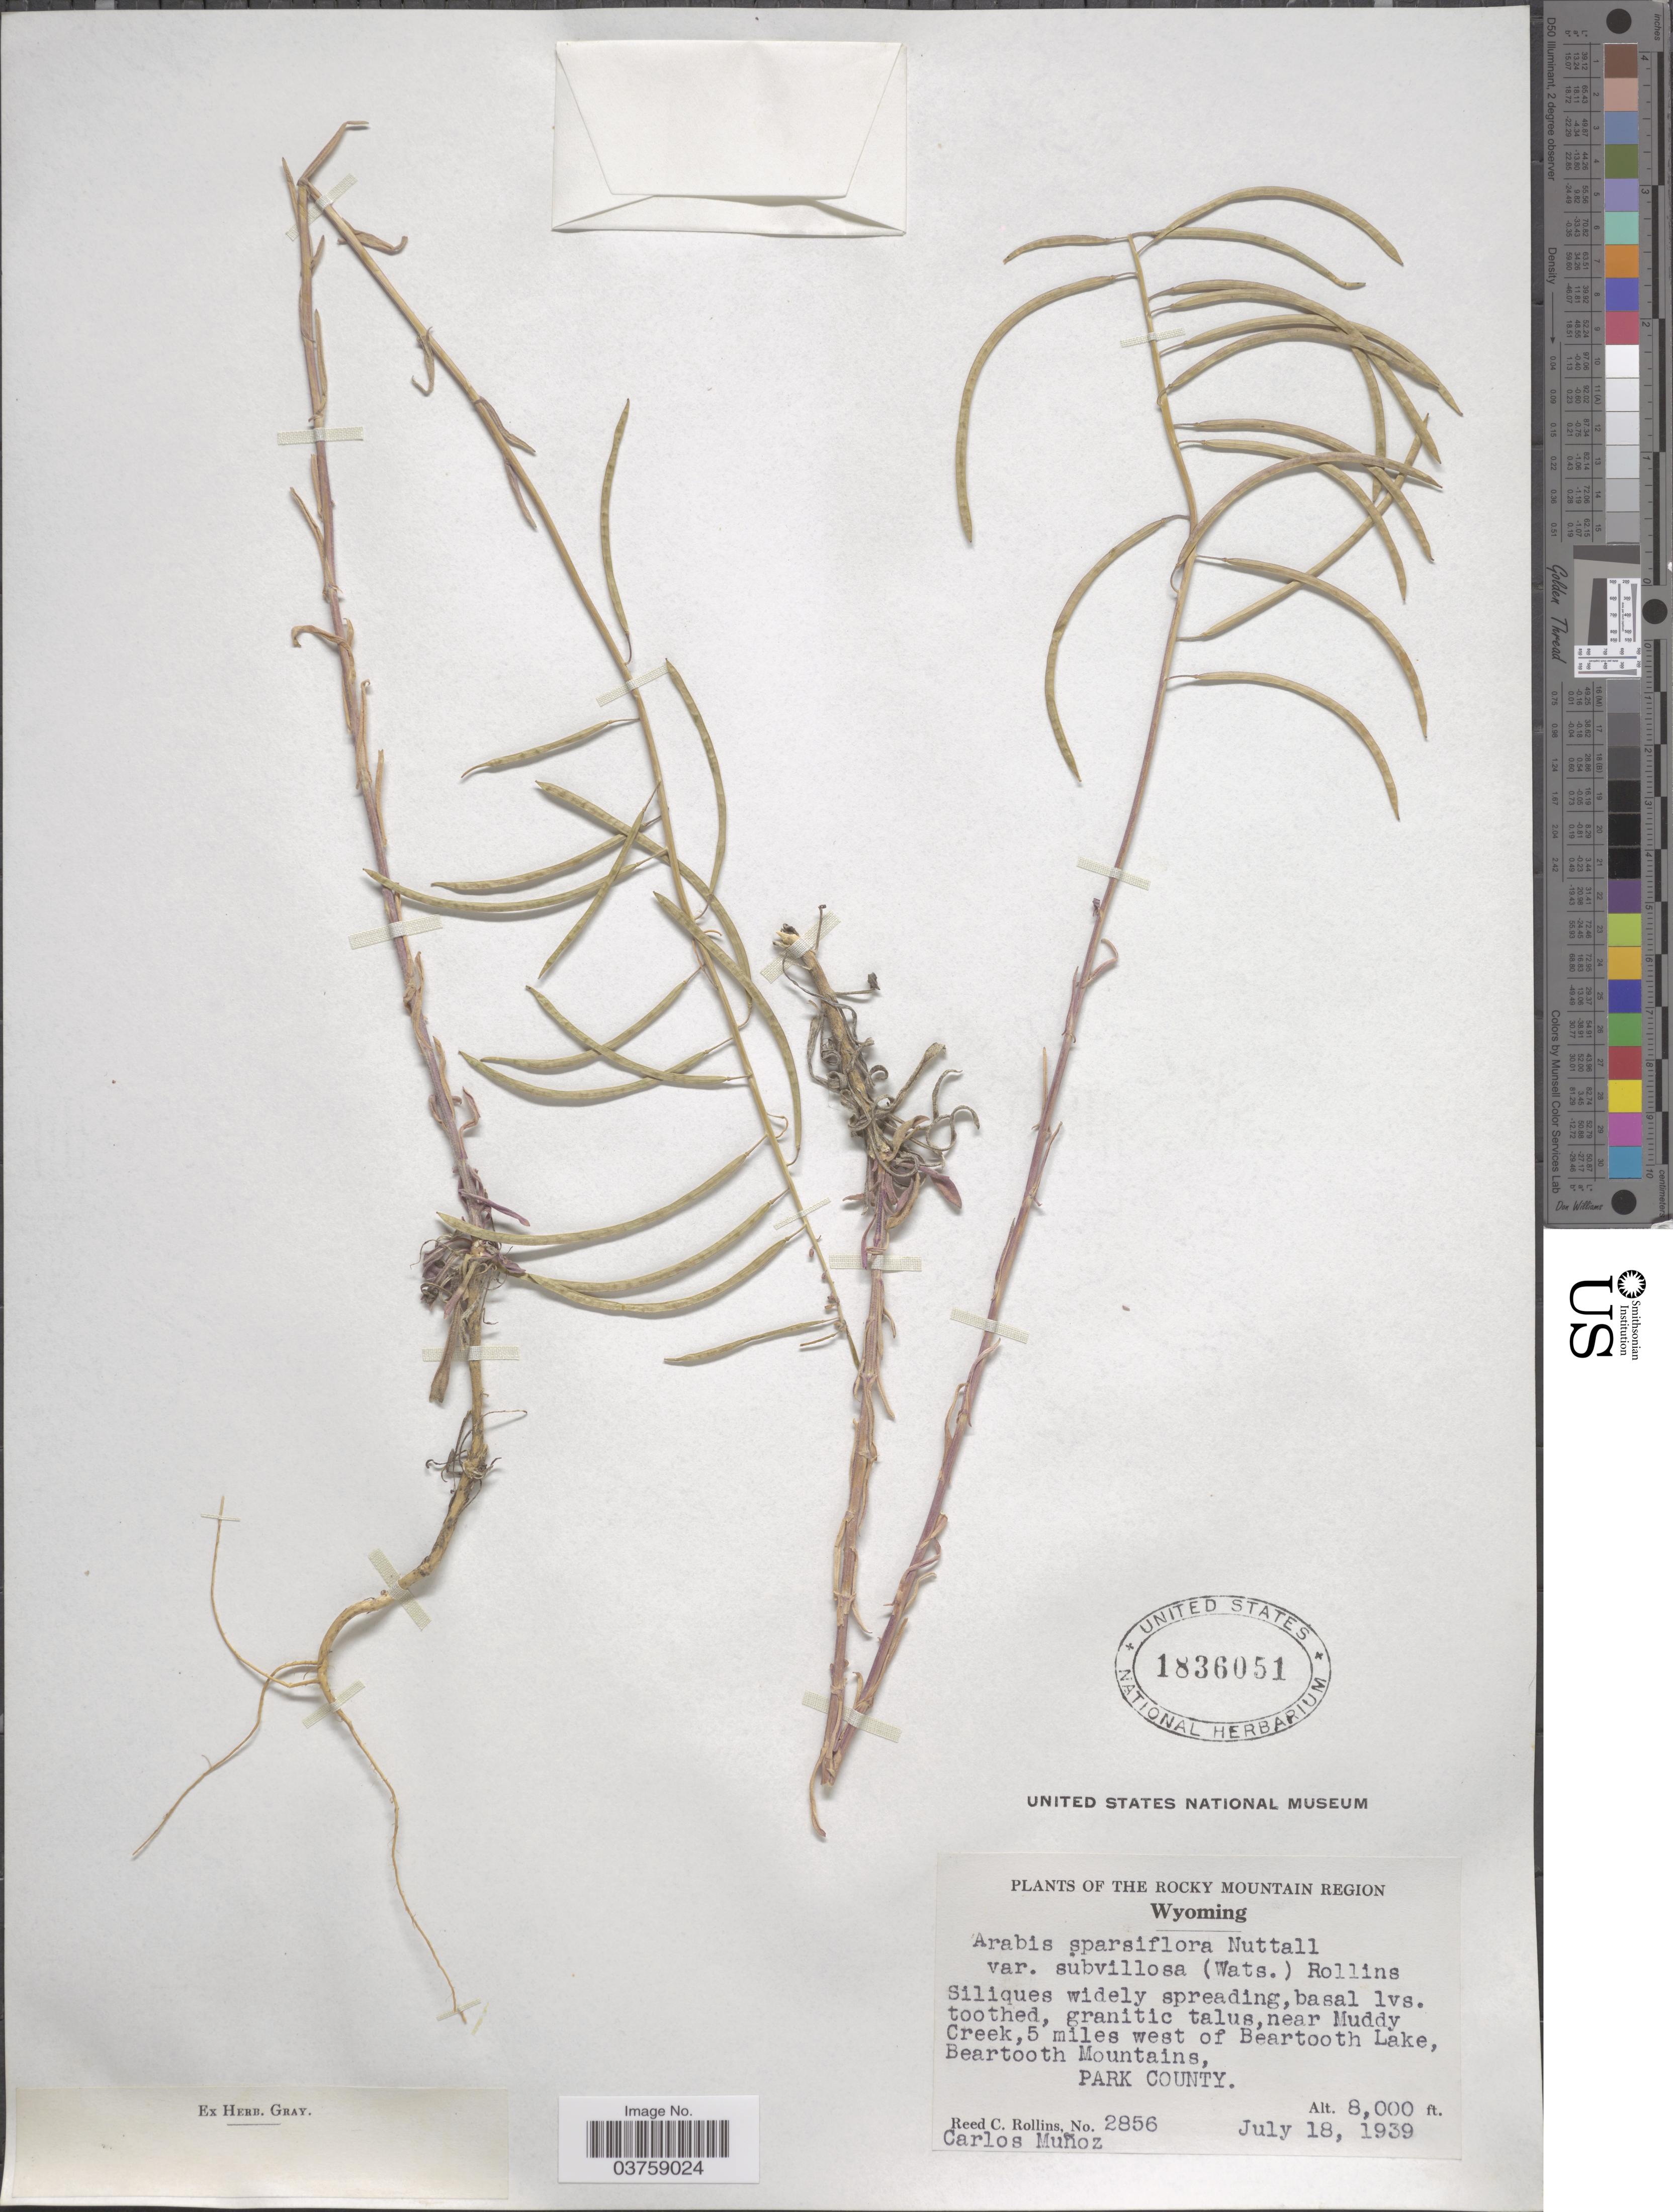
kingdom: Plantae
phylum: Tracheophyta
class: Magnoliopsida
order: Brassicales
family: Brassicaceae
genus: Arabis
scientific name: Arabis sparsiflora var. subvillosa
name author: (S. Watson) Rollins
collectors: R. C. Rollins & C. Muñoz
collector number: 2856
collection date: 1939-07-18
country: United States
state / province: Wyoming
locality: The Rocky Mountain Region. Near Muddy Creek, 5 miles west of Beartooth Lake, Beartooth Mountains, Park County.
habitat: granitic talus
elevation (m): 2438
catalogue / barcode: US 1836051